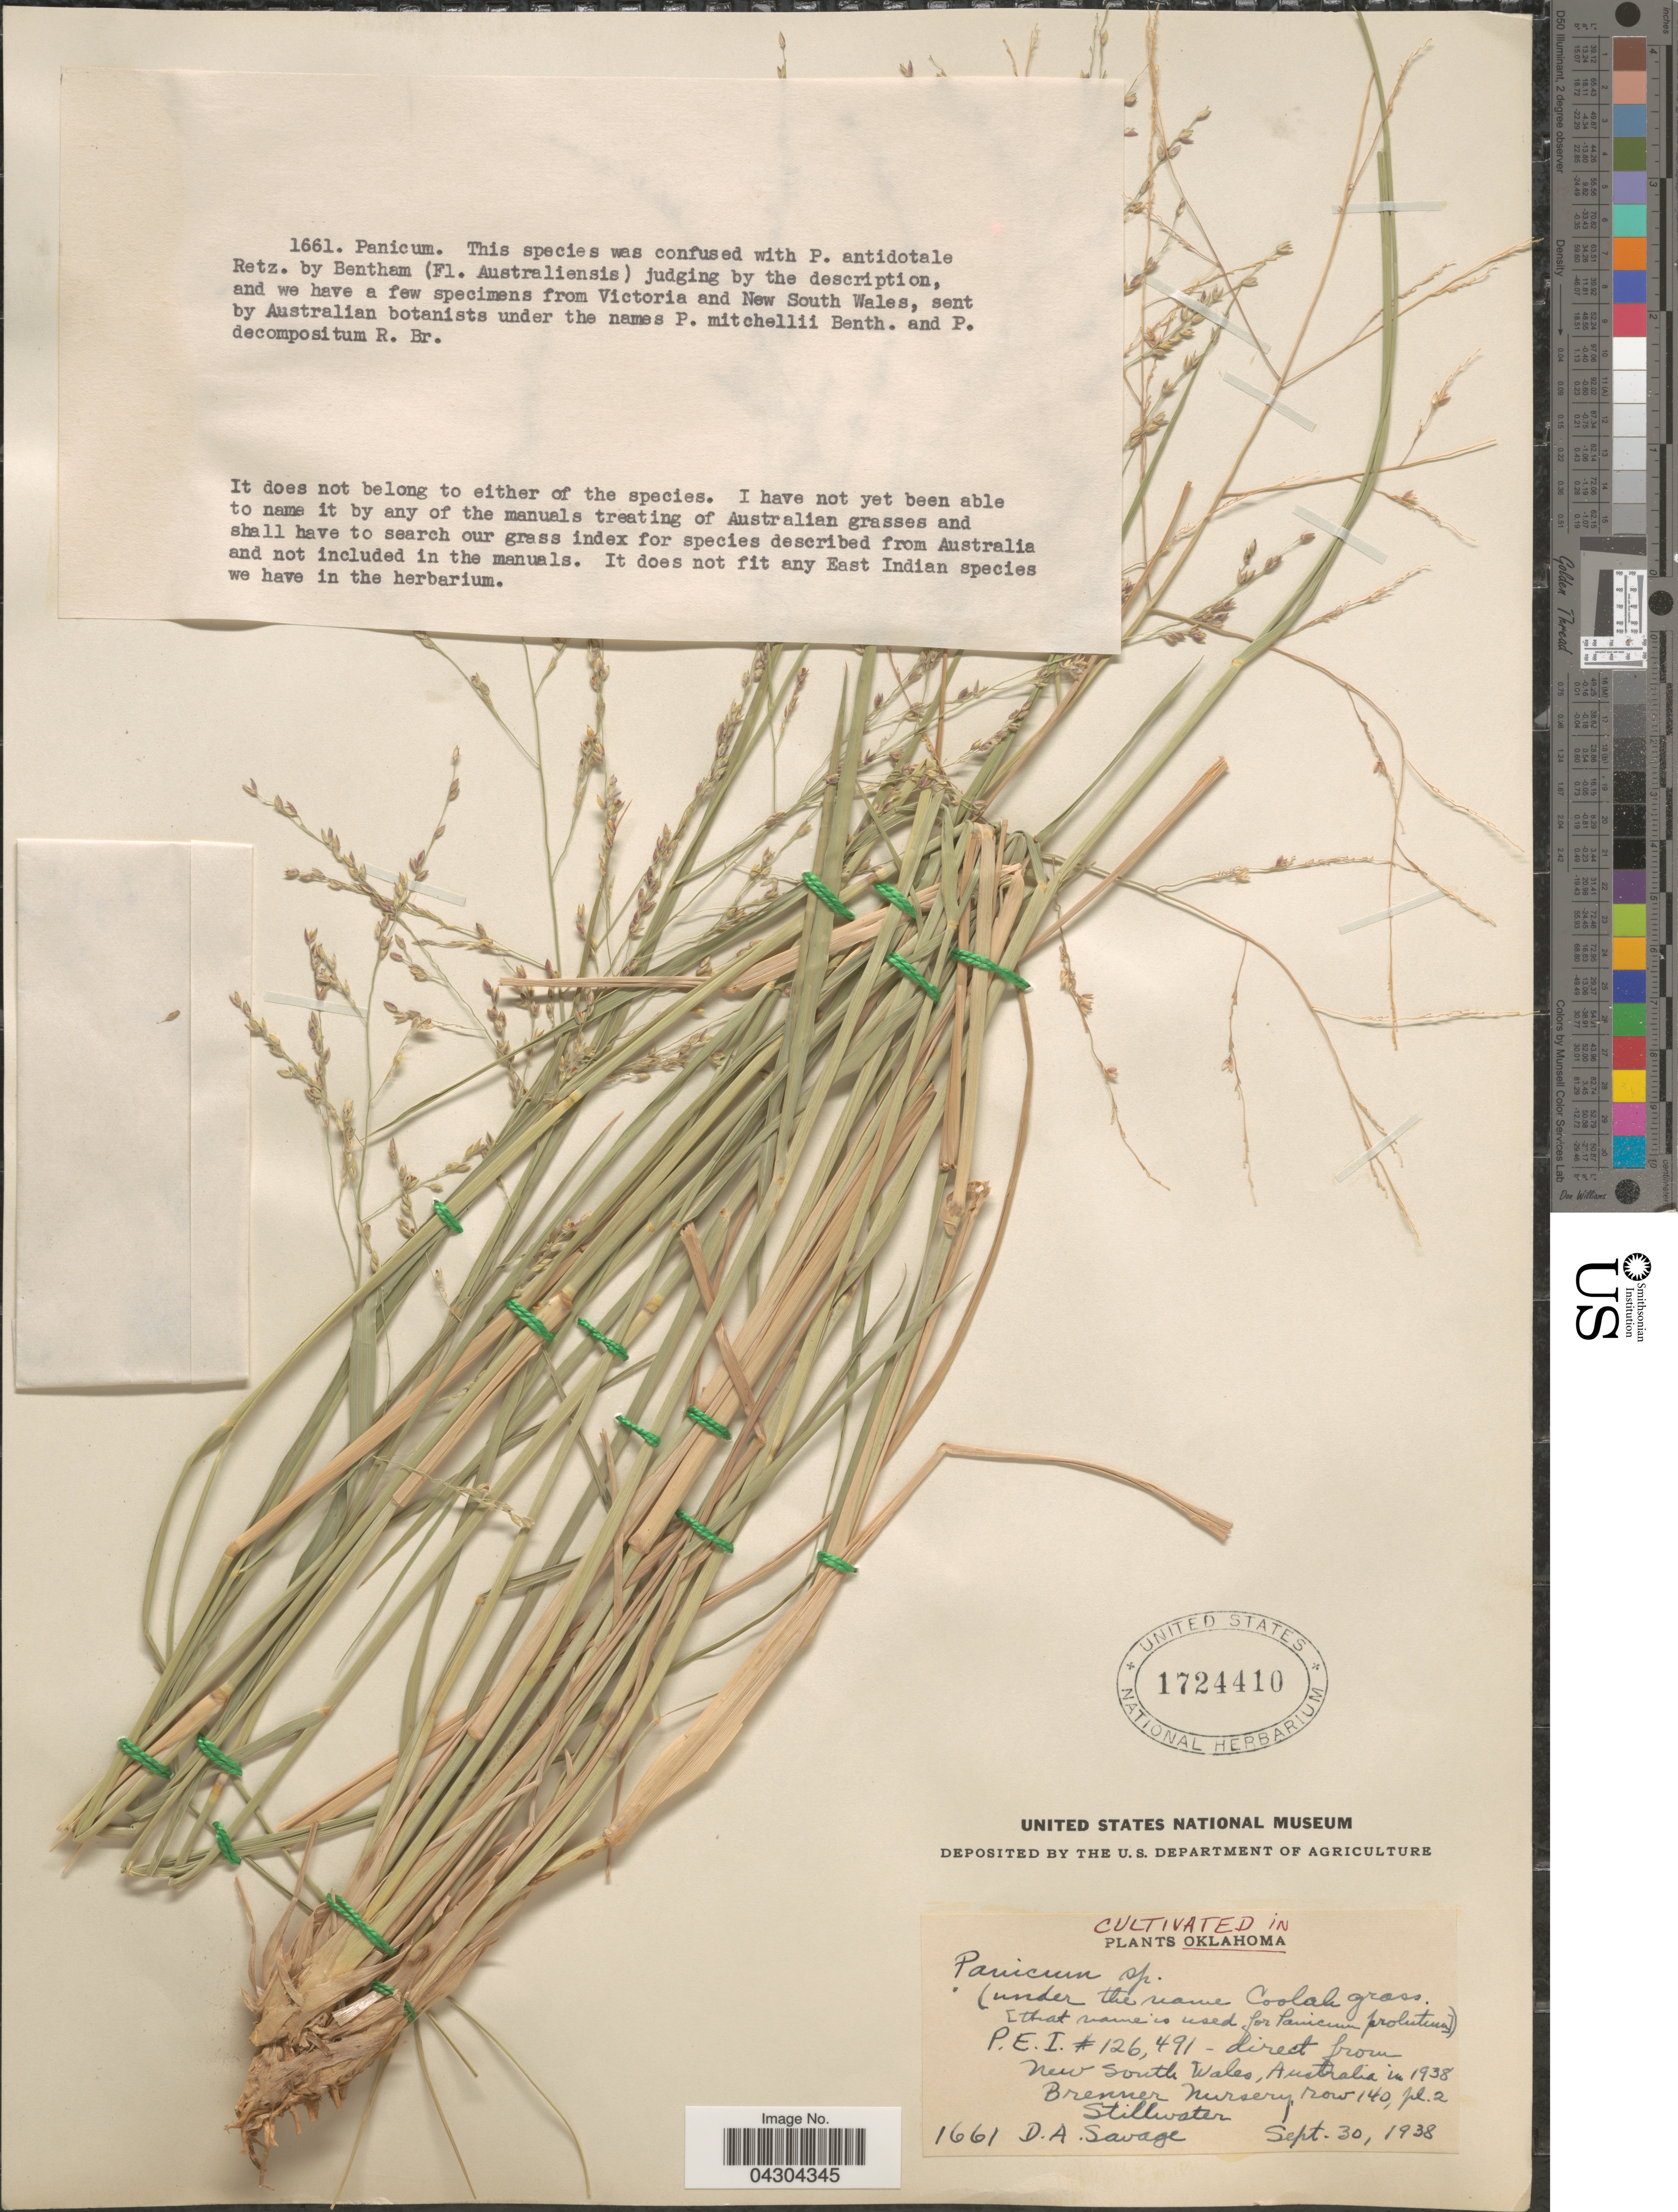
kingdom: Plantae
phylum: Tracheophyta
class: Liliopsida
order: Poales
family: Poaceae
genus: Panicum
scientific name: Panicum sp.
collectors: D. Savage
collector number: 1661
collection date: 1938-09-30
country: United States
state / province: Oklahoma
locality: Brenner Nursery, row 140, pl. 2. Stillwater [unsure placement].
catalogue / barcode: US 1724410